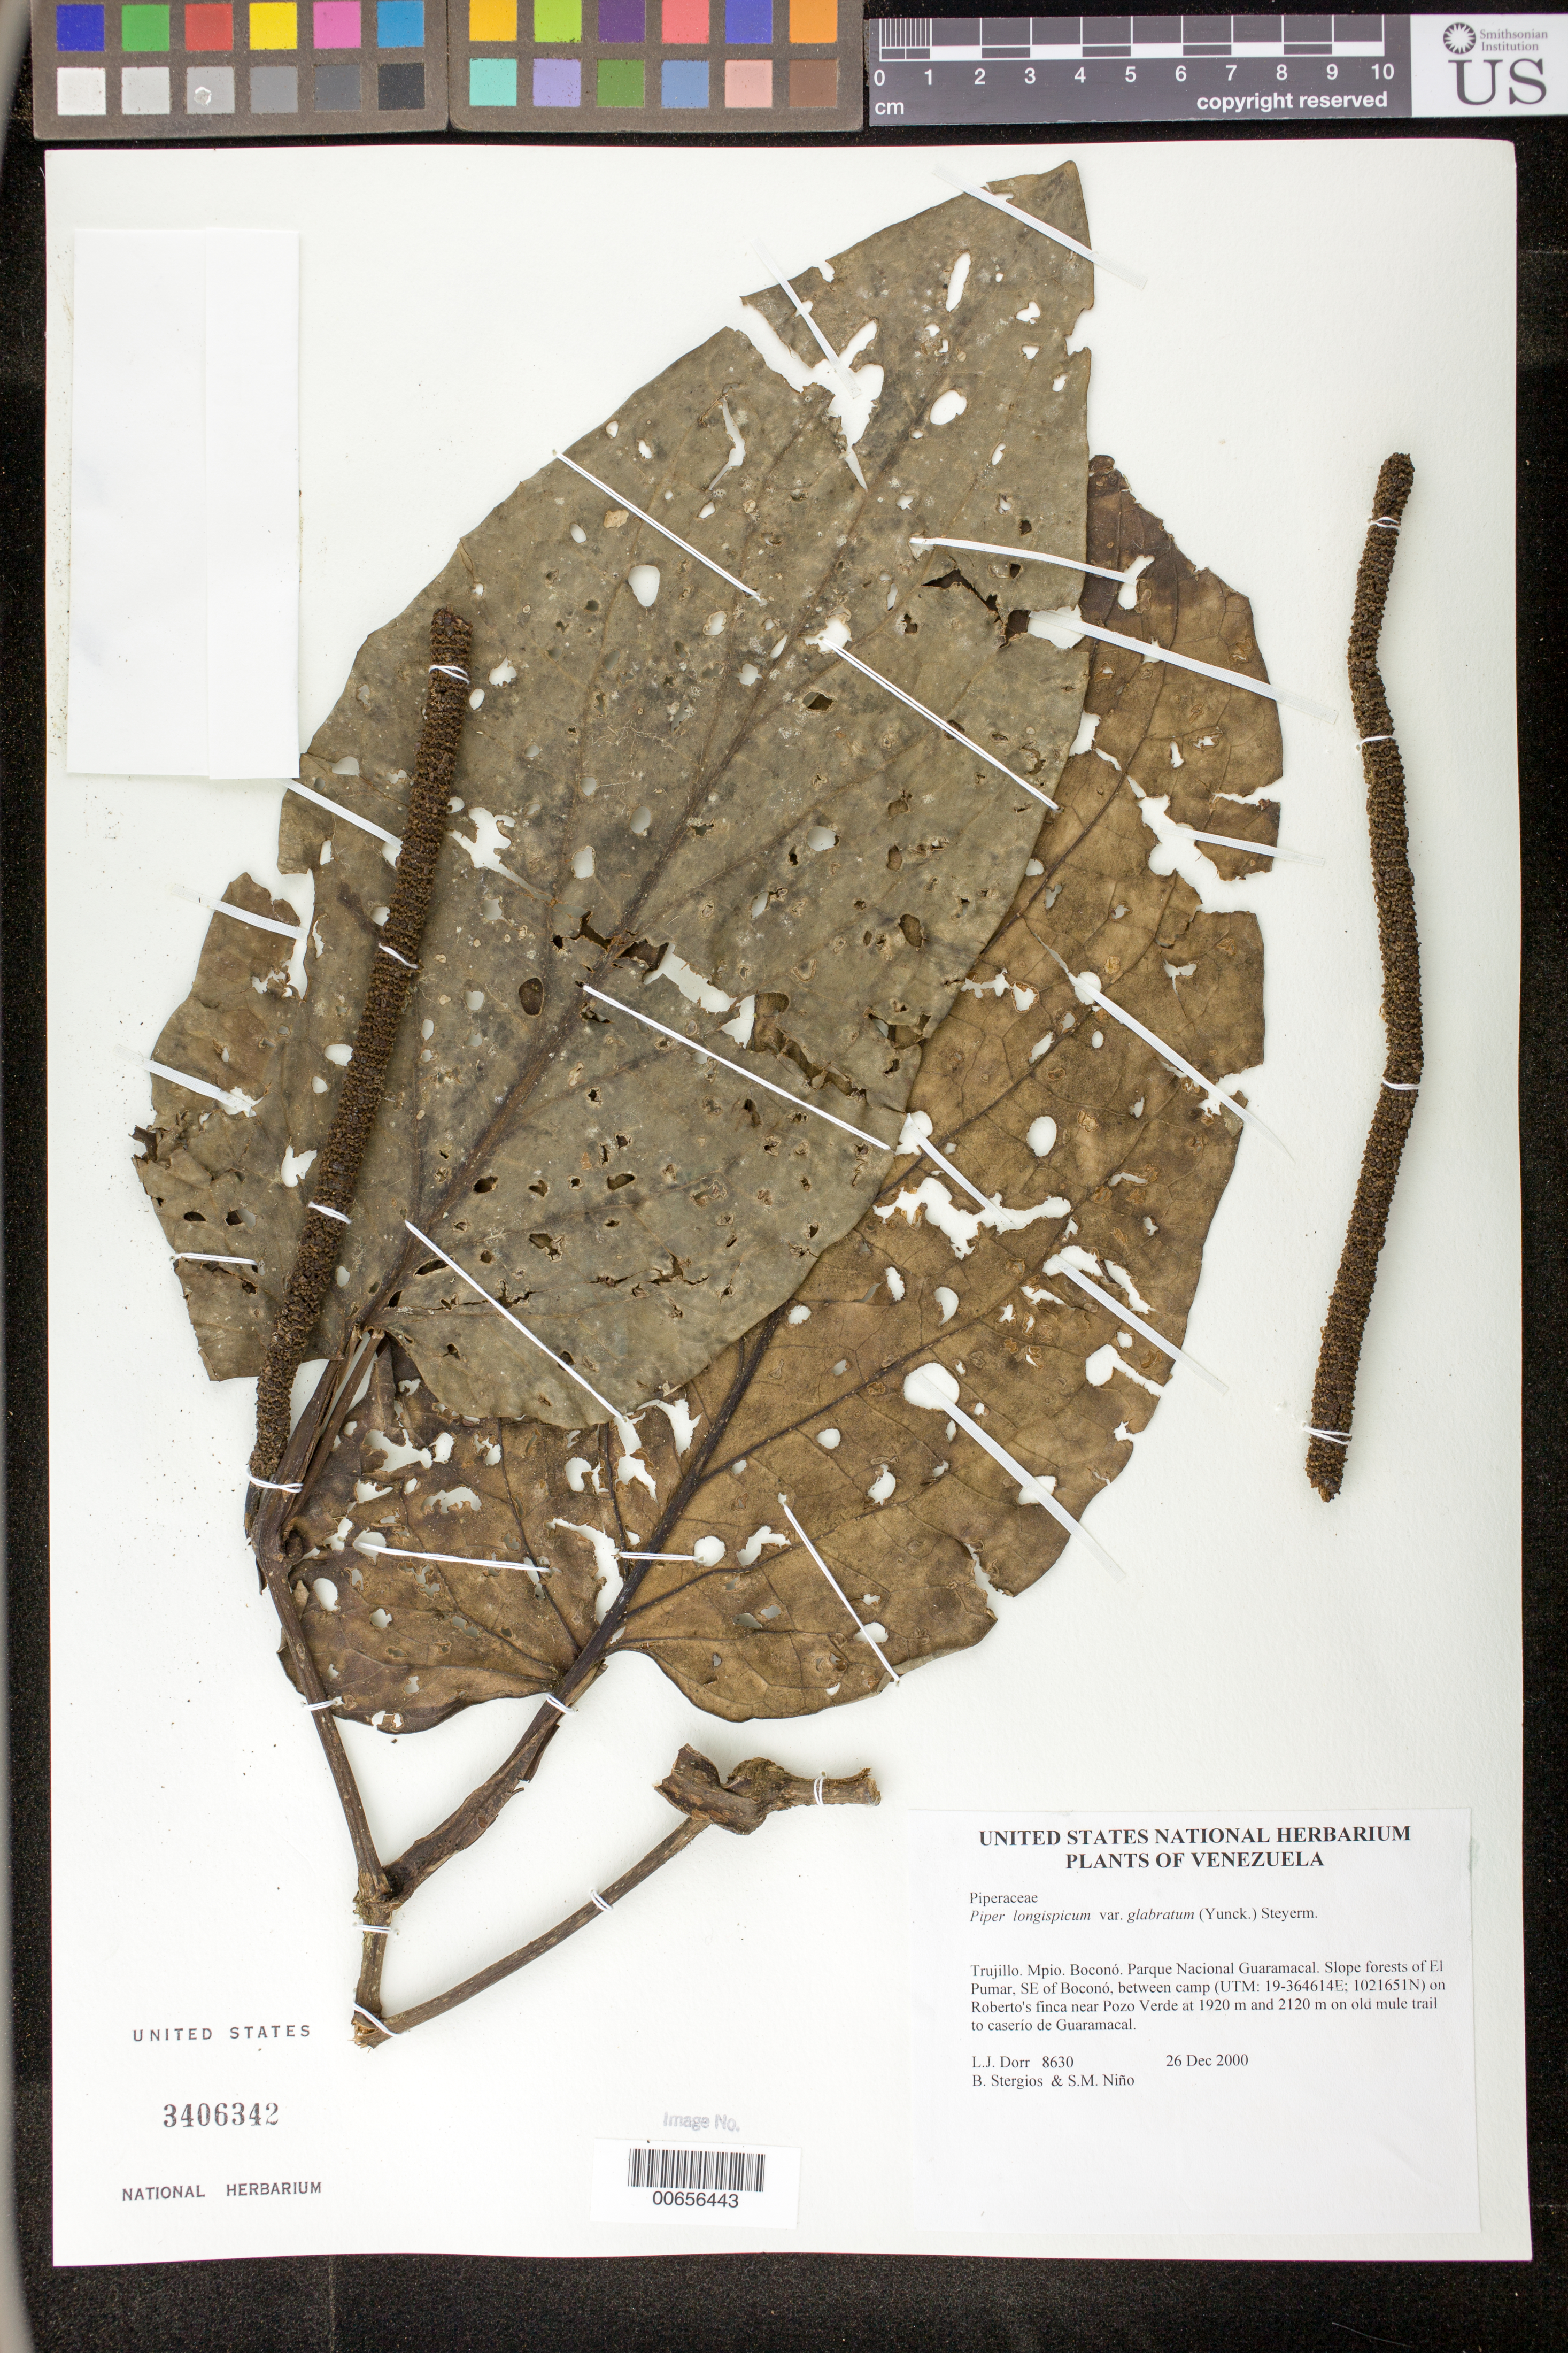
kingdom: Plantae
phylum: Tracheophyta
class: Magnoliopsida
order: Piperales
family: Piperaceae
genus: Piper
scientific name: Piper longispicum var. glabratum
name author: (Yunck.) Steyerm.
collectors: L. J. Dorr, B. G. Stergios & S. M. Niño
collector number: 8630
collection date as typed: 26 Dec 2000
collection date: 2000-12-26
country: Venezuela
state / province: Trujillo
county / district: Boconó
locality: Parque Nacional Guaramacal. El Pumar, SE of Boconó, between camp on Roberto's finca near Pozo Verde at 1920 m and 2120 m on old mule trail to caserío de Guaramacal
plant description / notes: CTES, PORT, US, VEN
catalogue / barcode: US 3406342